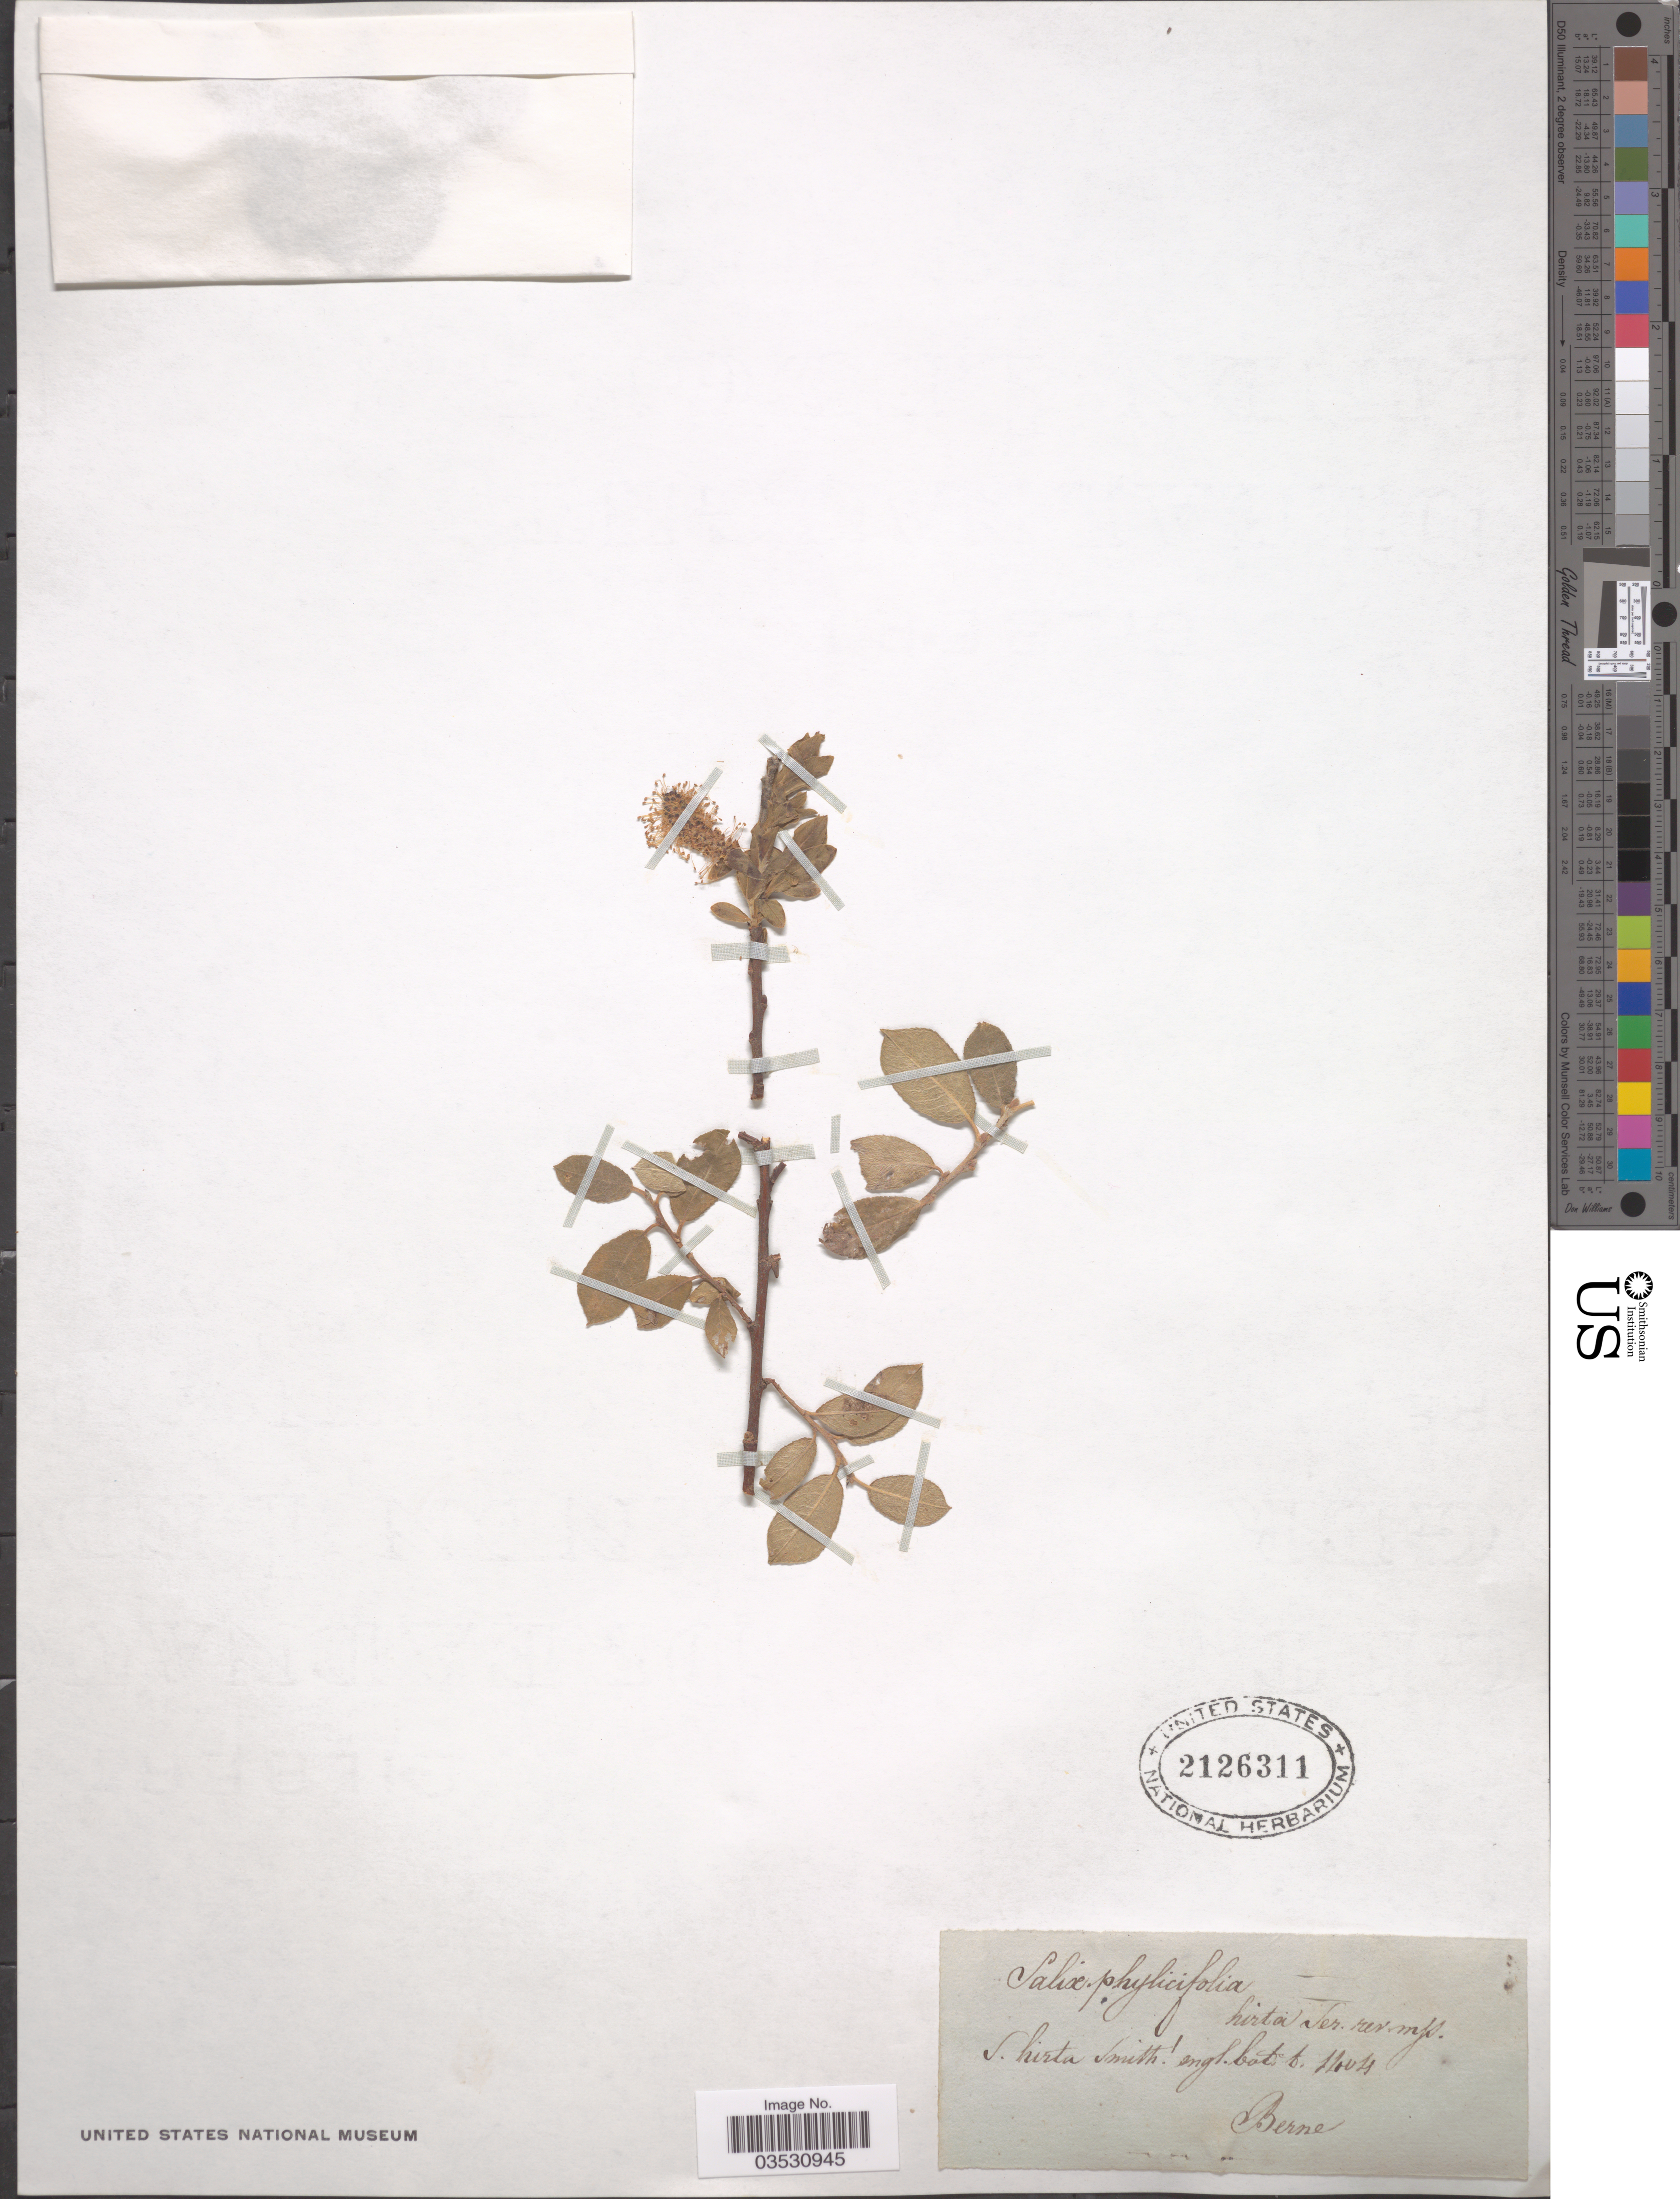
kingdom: Plantae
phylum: Tracheophyta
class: Magnoliopsida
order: Malpighiales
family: Salicaceae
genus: Salix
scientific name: Salix phylicifolia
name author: L.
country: Switzerland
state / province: Bern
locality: Berne.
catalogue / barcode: US 2126311